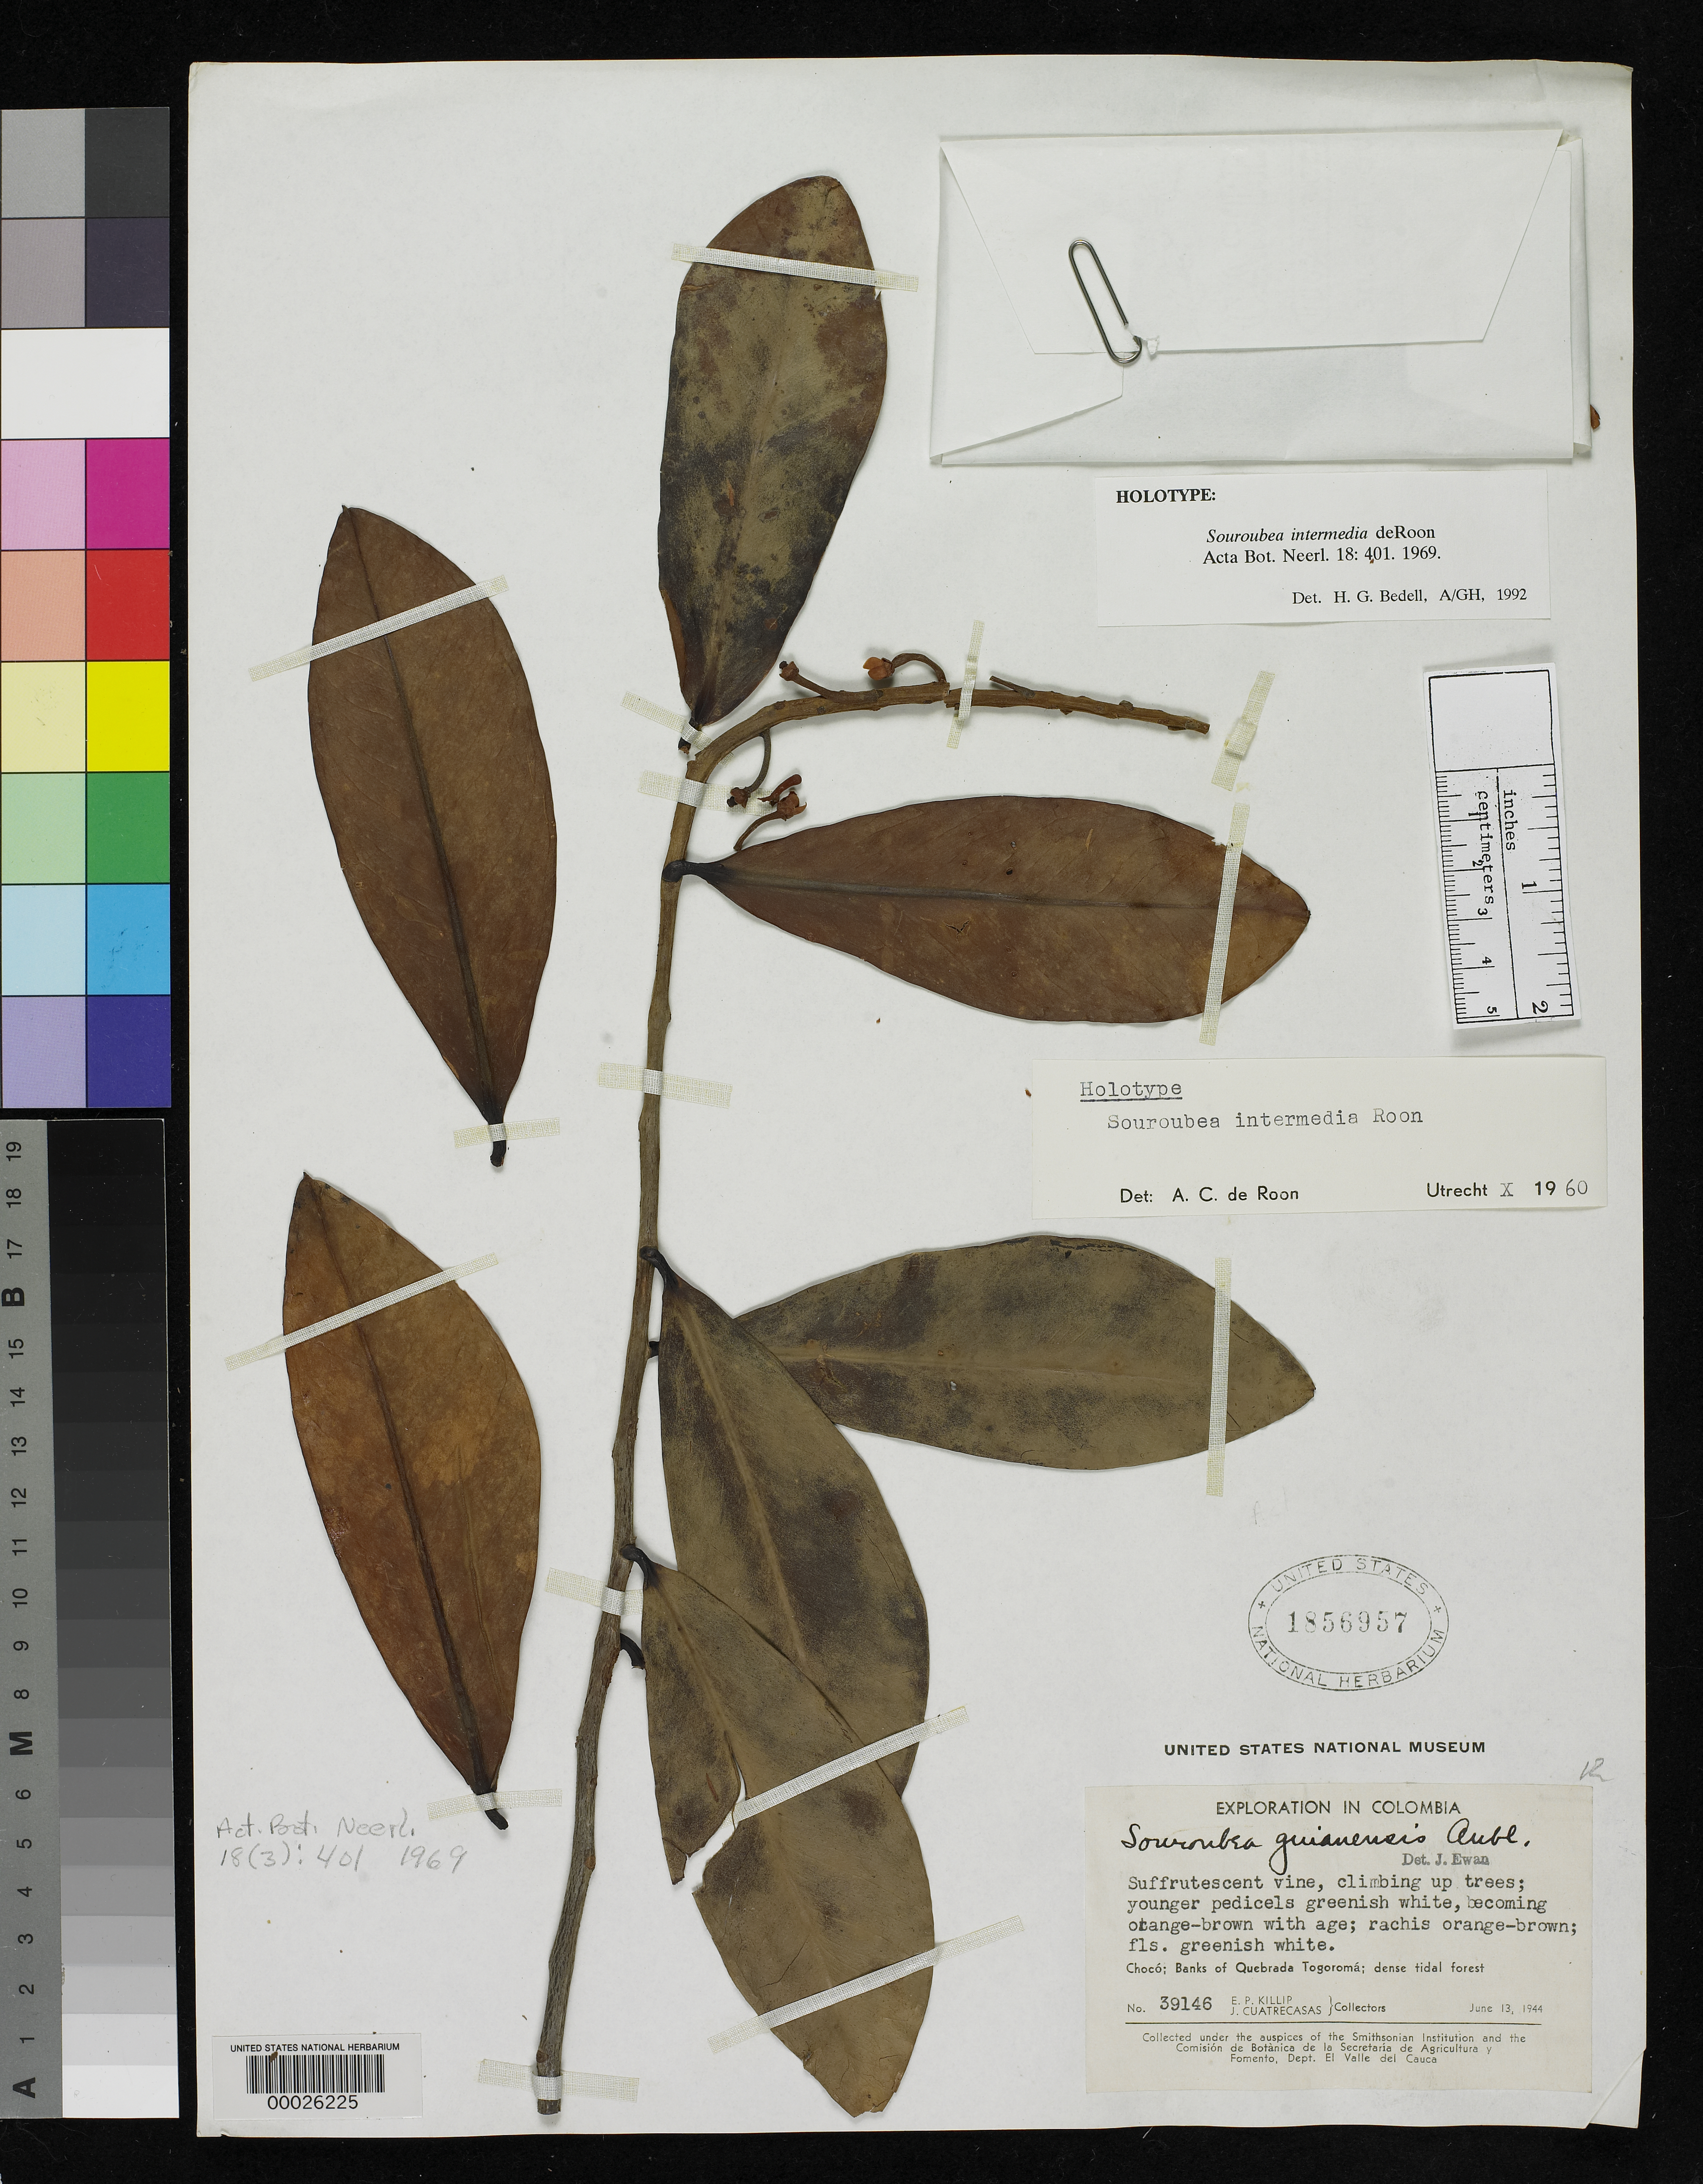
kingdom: Plantae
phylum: Tracheophyta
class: Magnoliopsida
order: Ericales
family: Marcgraviaceae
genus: Souroubea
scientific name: Souroubea intermedia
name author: de Roon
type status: Holotype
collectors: E. P. Killip & J. Cuatrecasas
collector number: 39146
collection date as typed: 13 Jun 1944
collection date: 1944-06-13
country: Colombia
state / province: Chocó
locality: Banks of Quebrada Togoroma.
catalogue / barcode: US 1856957